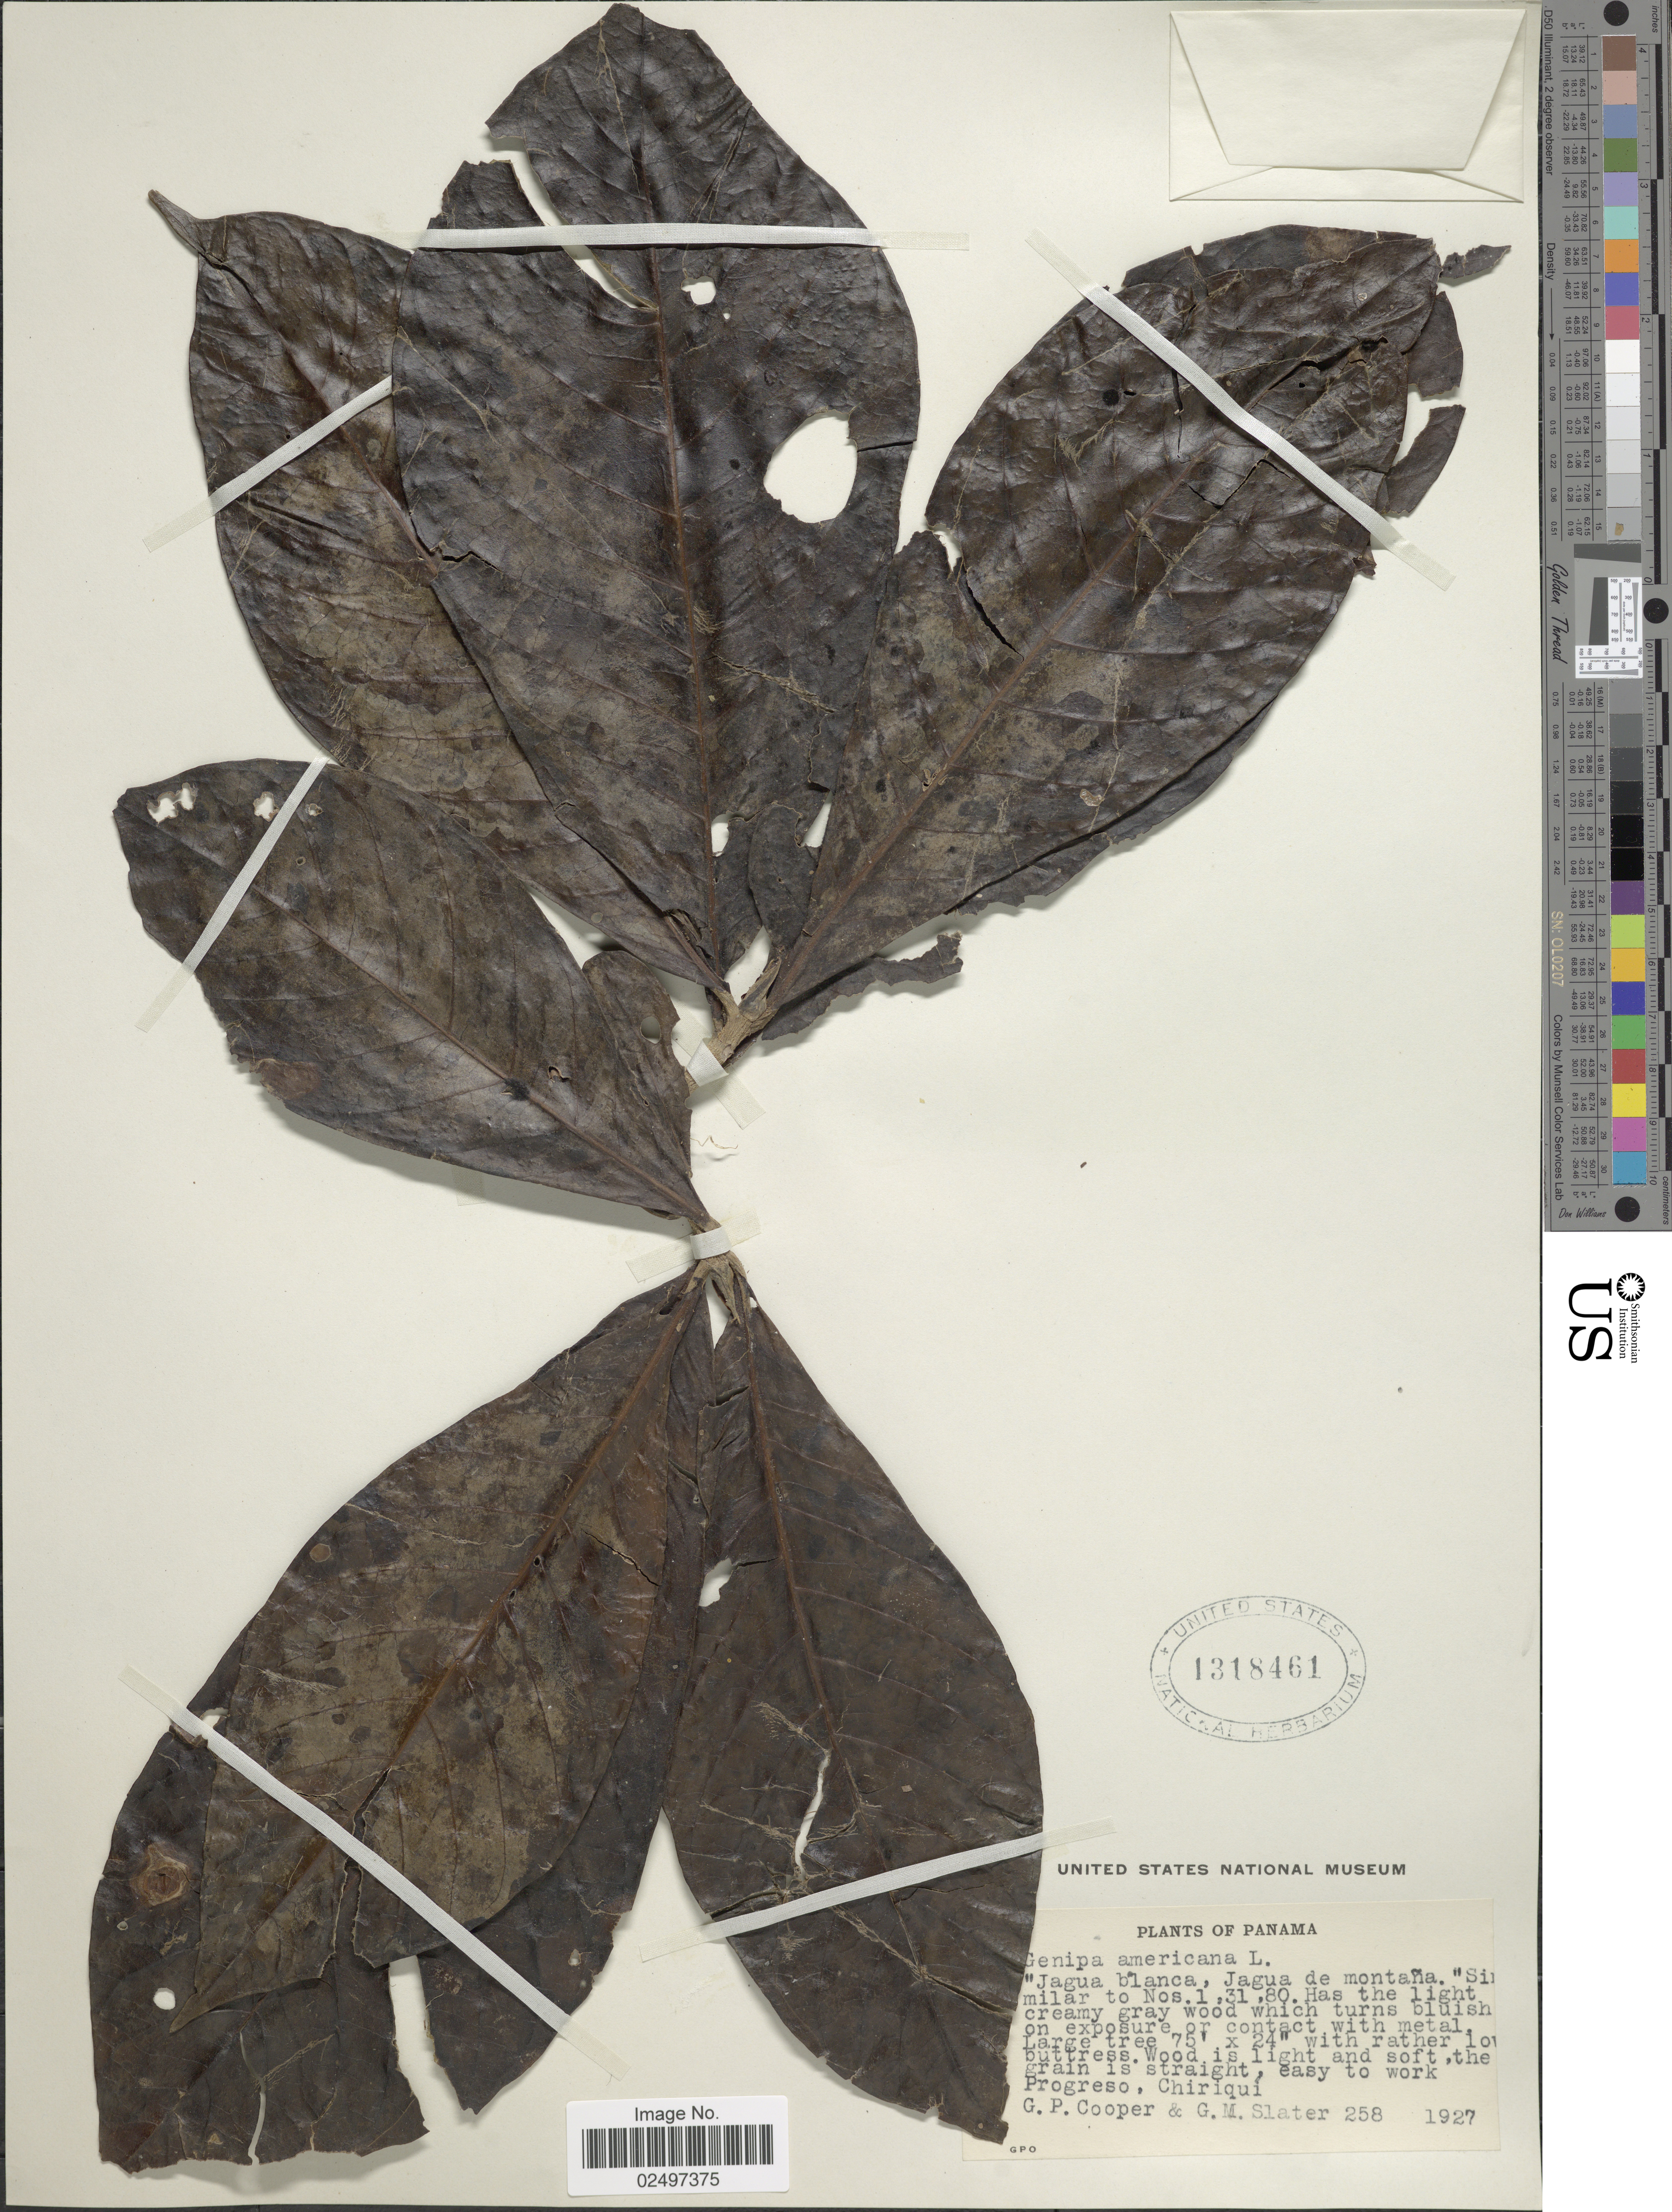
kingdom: Plantae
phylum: Tracheophyta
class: Magnoliopsida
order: Gentianales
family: Rubiaceae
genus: Genipa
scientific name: Genipa americana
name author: L.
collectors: G. Cooper & G. Slater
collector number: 258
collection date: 1927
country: Panama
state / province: Chiriqui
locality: Progreso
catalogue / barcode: US 1318461